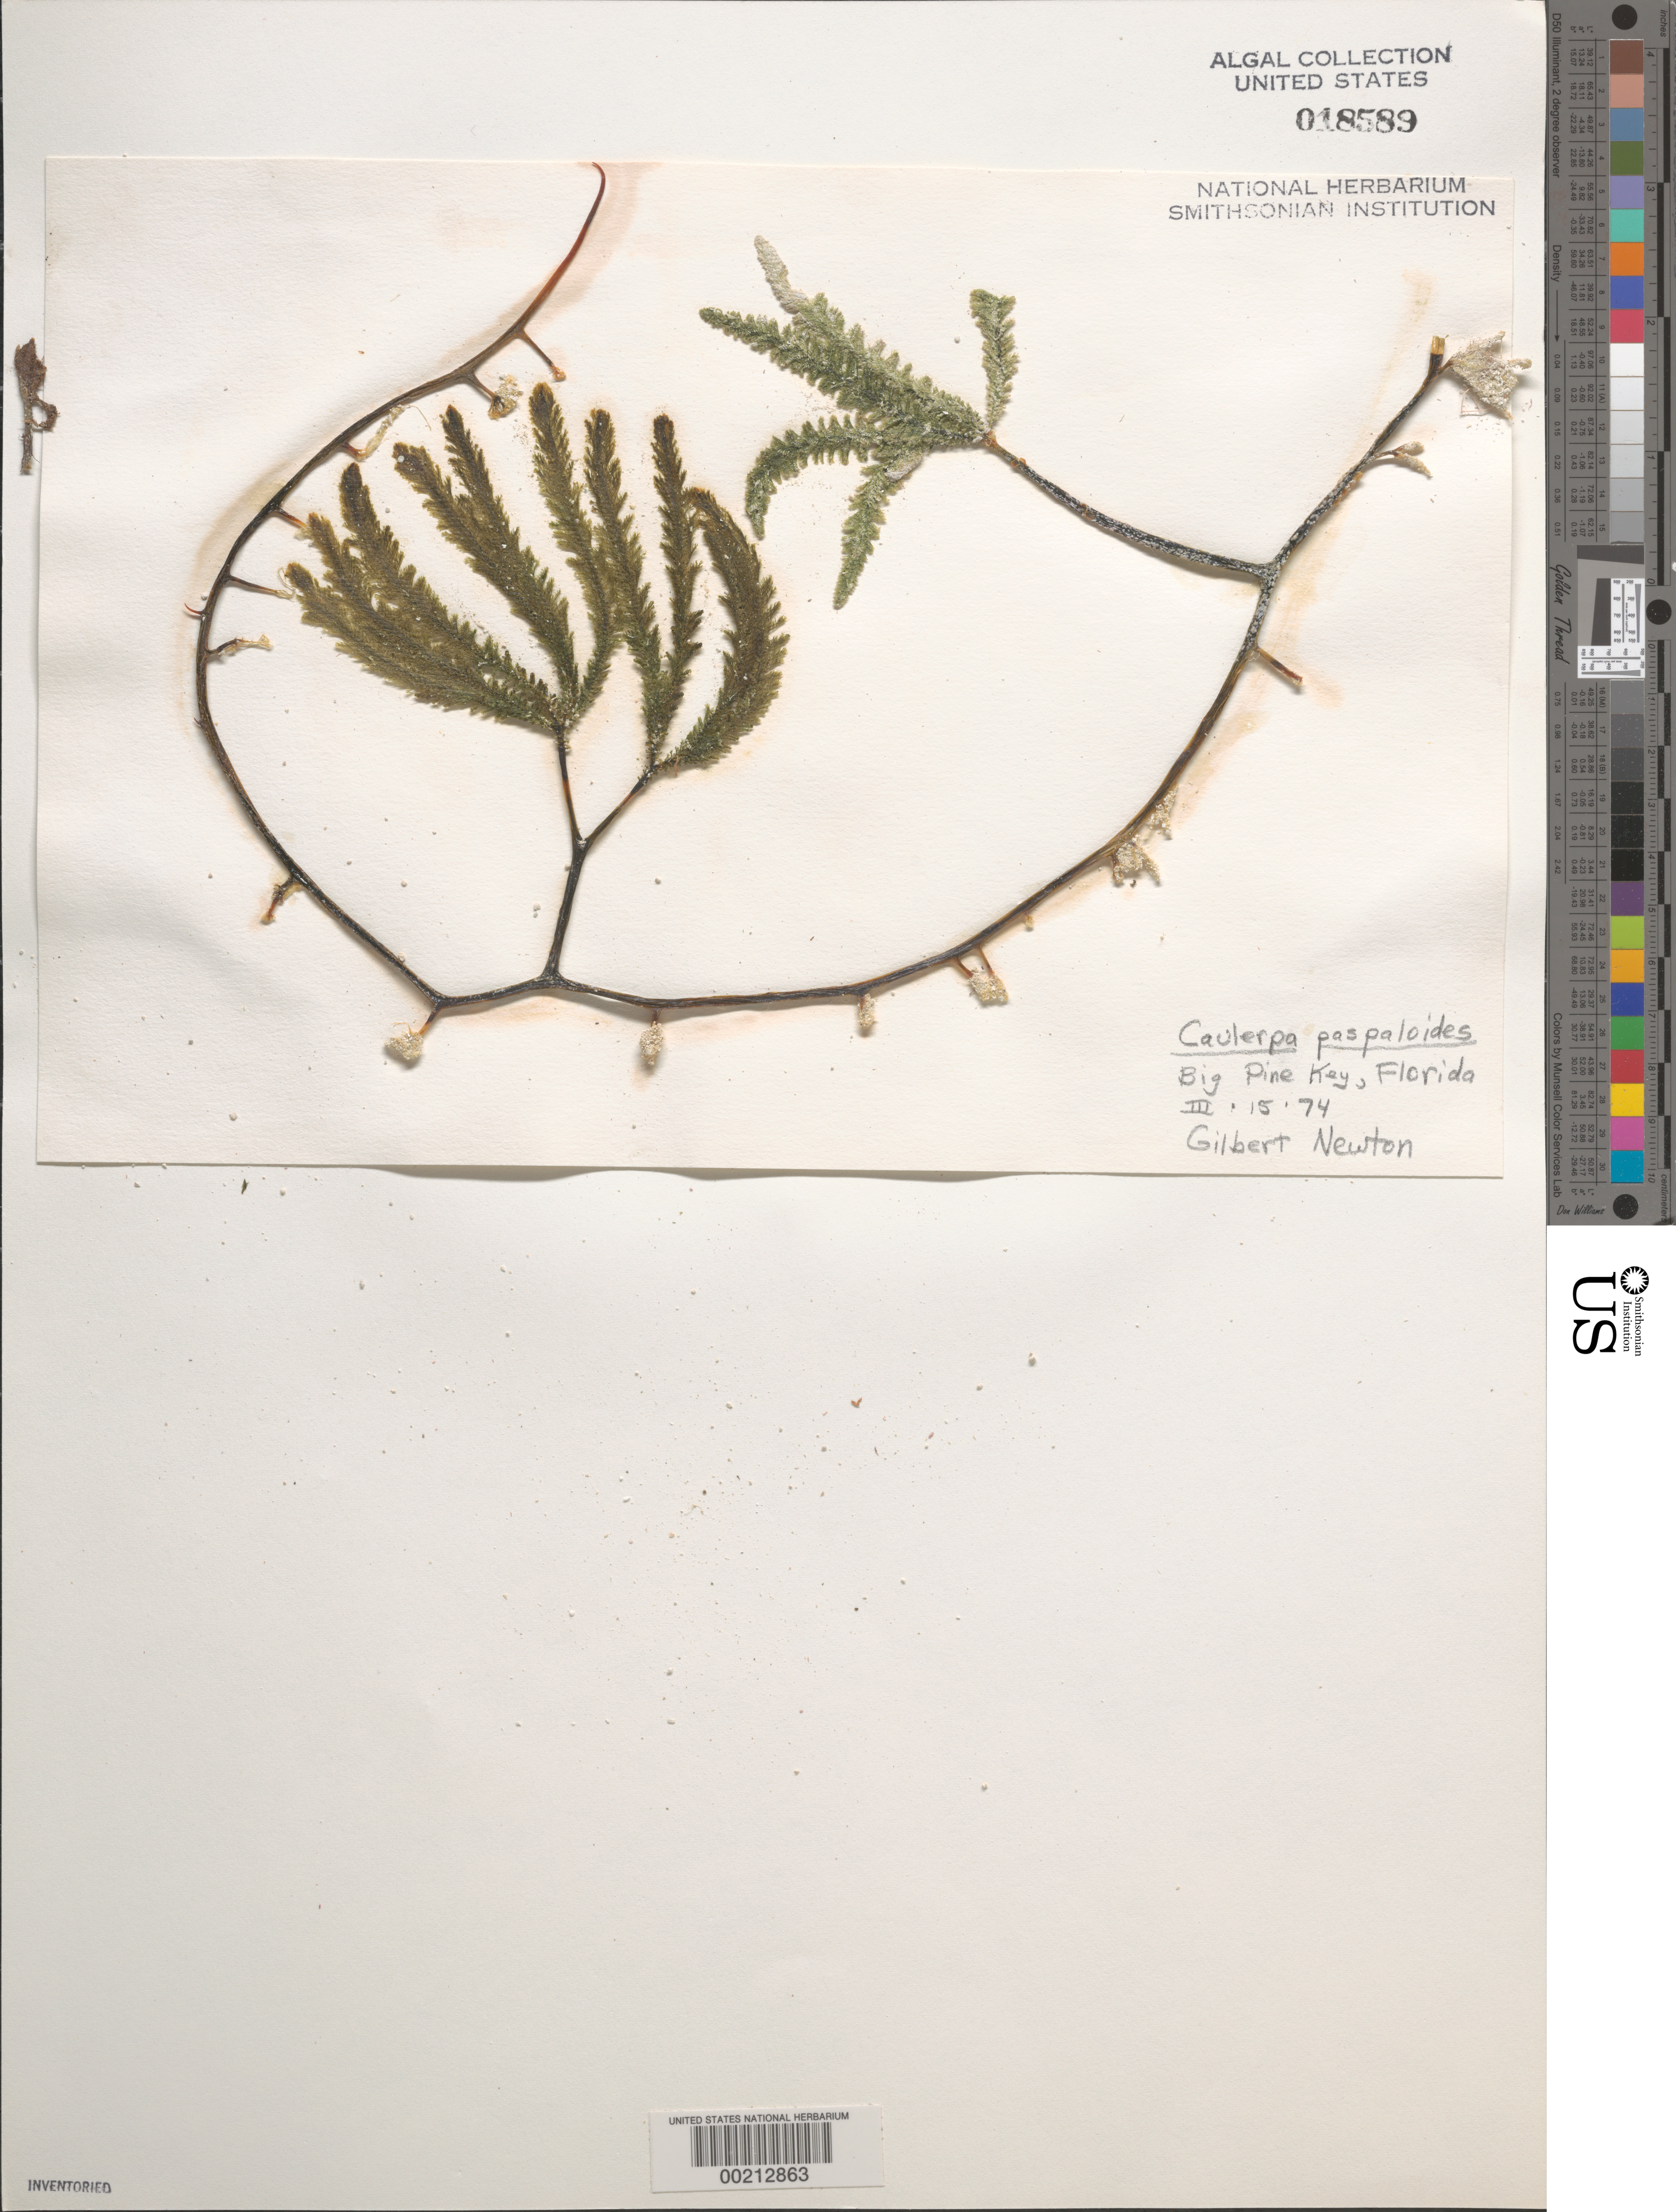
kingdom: Plantae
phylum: Chlorophyta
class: Ulvophyceae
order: Bryopsidales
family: Caulerpaceae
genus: Caulerpa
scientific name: Caulerpa paspaloides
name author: (Bory) Grev.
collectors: G. Newton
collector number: K-74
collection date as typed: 15 Mar 1974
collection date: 1974-03-15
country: United States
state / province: Florida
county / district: Monroe County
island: Big Pine Key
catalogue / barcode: US 18589